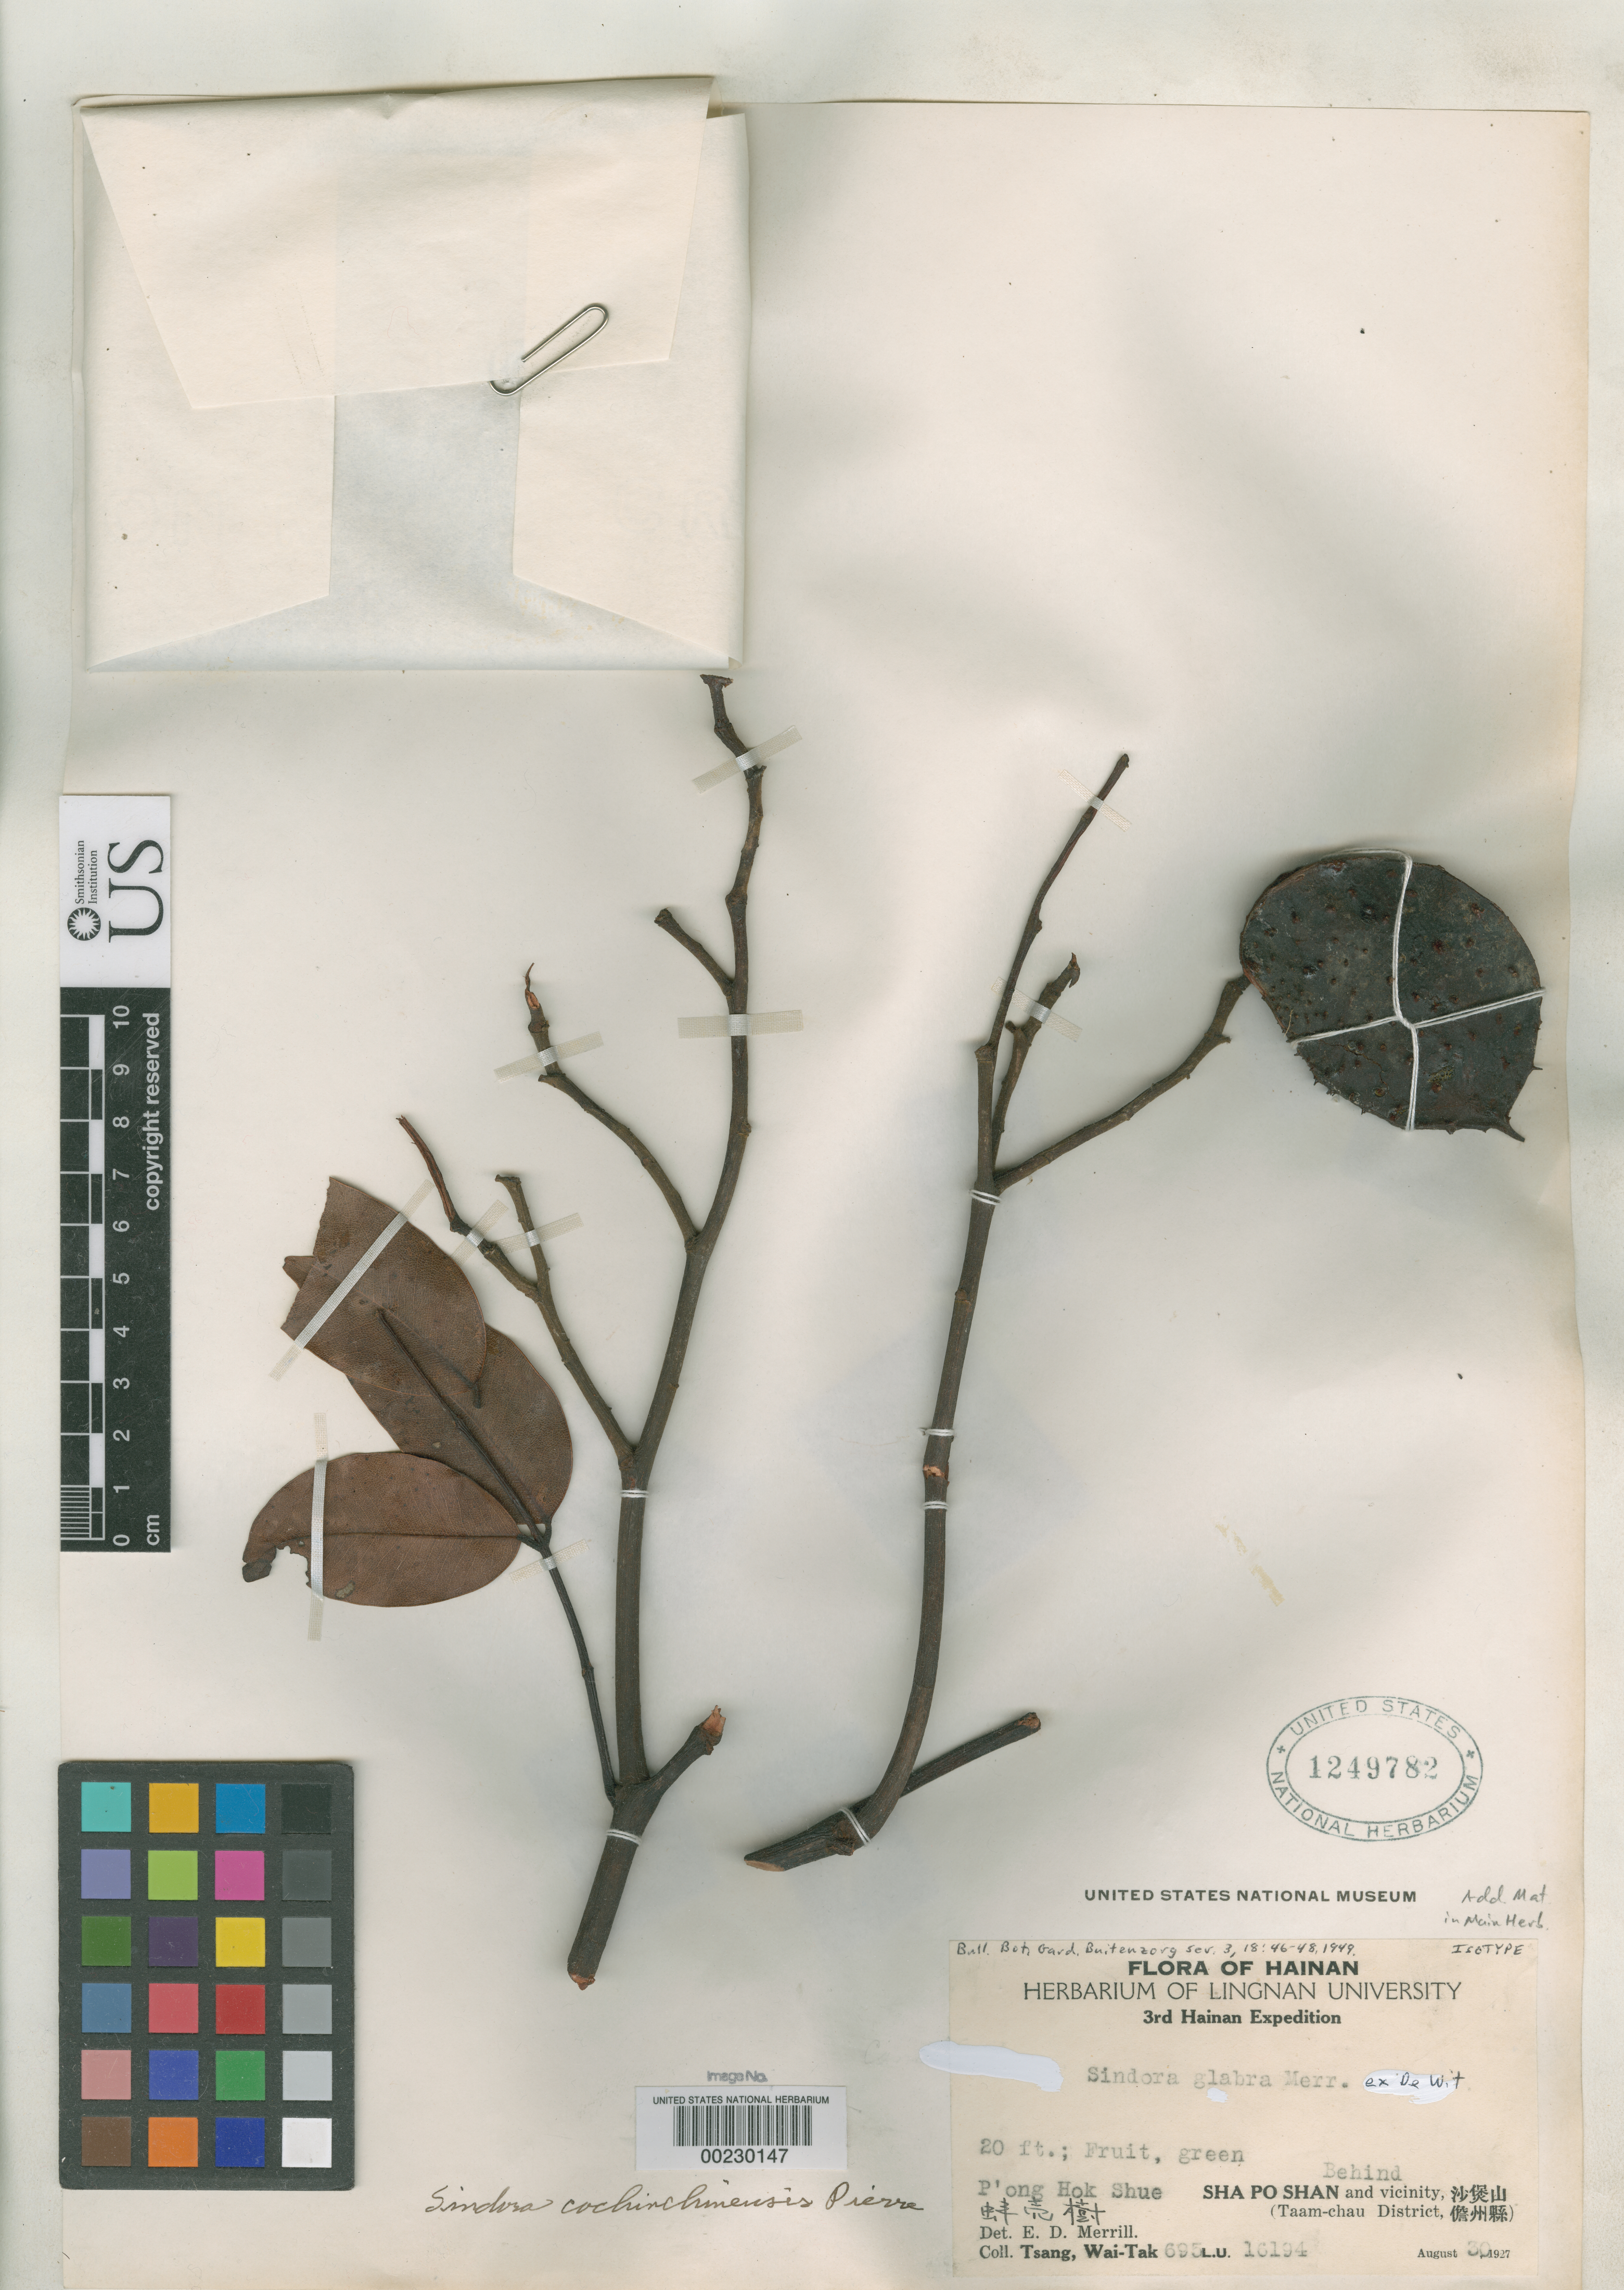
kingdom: Plantae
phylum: Tracheophyta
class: Magnoliopsida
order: Fabales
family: Fabaceae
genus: Sindora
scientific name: Sindora glabra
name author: Merr. ex de Wit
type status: Isotype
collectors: W. T. Tsang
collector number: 695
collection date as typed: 30 Aug 1927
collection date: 1927-08-30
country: China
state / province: Hainan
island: Hainan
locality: P'ong Hok Shue, Sha Po Shan and vicinity, Taam-Chau Dist.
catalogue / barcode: US 1249782